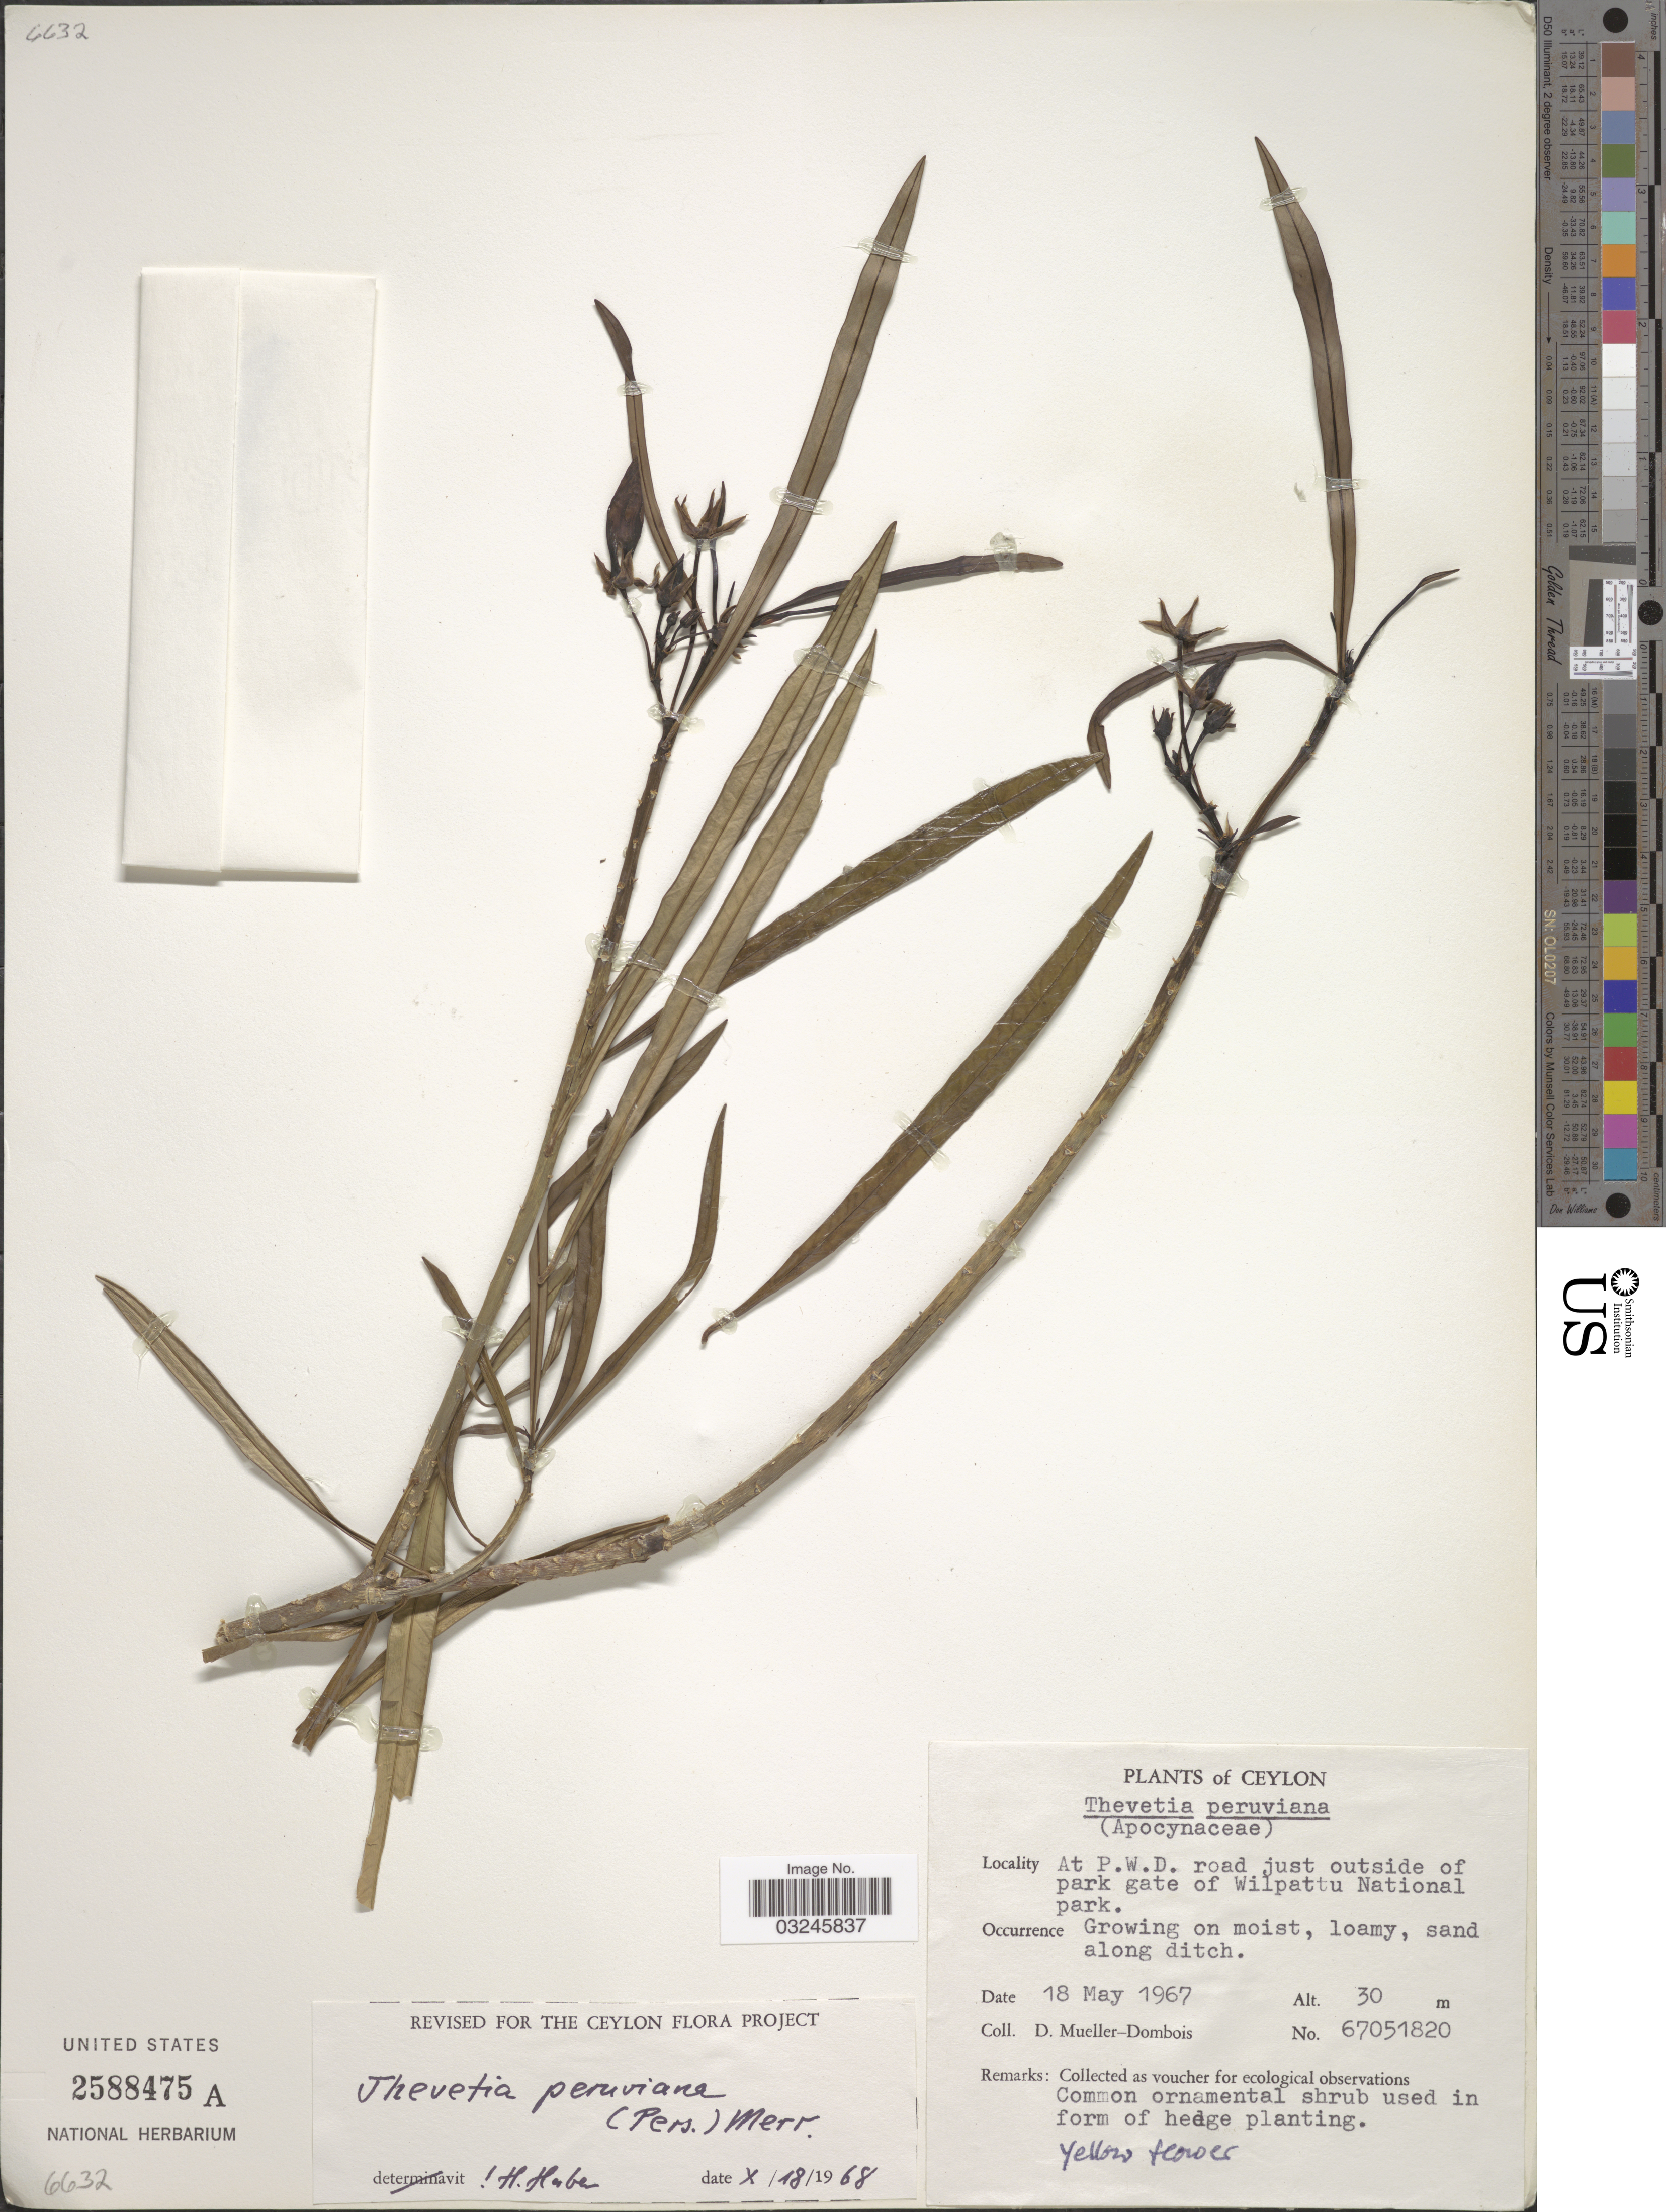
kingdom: Plantae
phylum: Tracheophyta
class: Magnoliopsida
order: Gentianales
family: Apocynaceae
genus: Thevetia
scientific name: Thevetia peruviana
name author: (Pers.) K. Schum.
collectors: D. Mueller-Dombois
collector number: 67051820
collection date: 1967-05-18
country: Sri Lanka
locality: Ceylon, At P.W.D. road just outside of park gate of Wilpattu National park.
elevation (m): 30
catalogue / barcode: US 2588475A